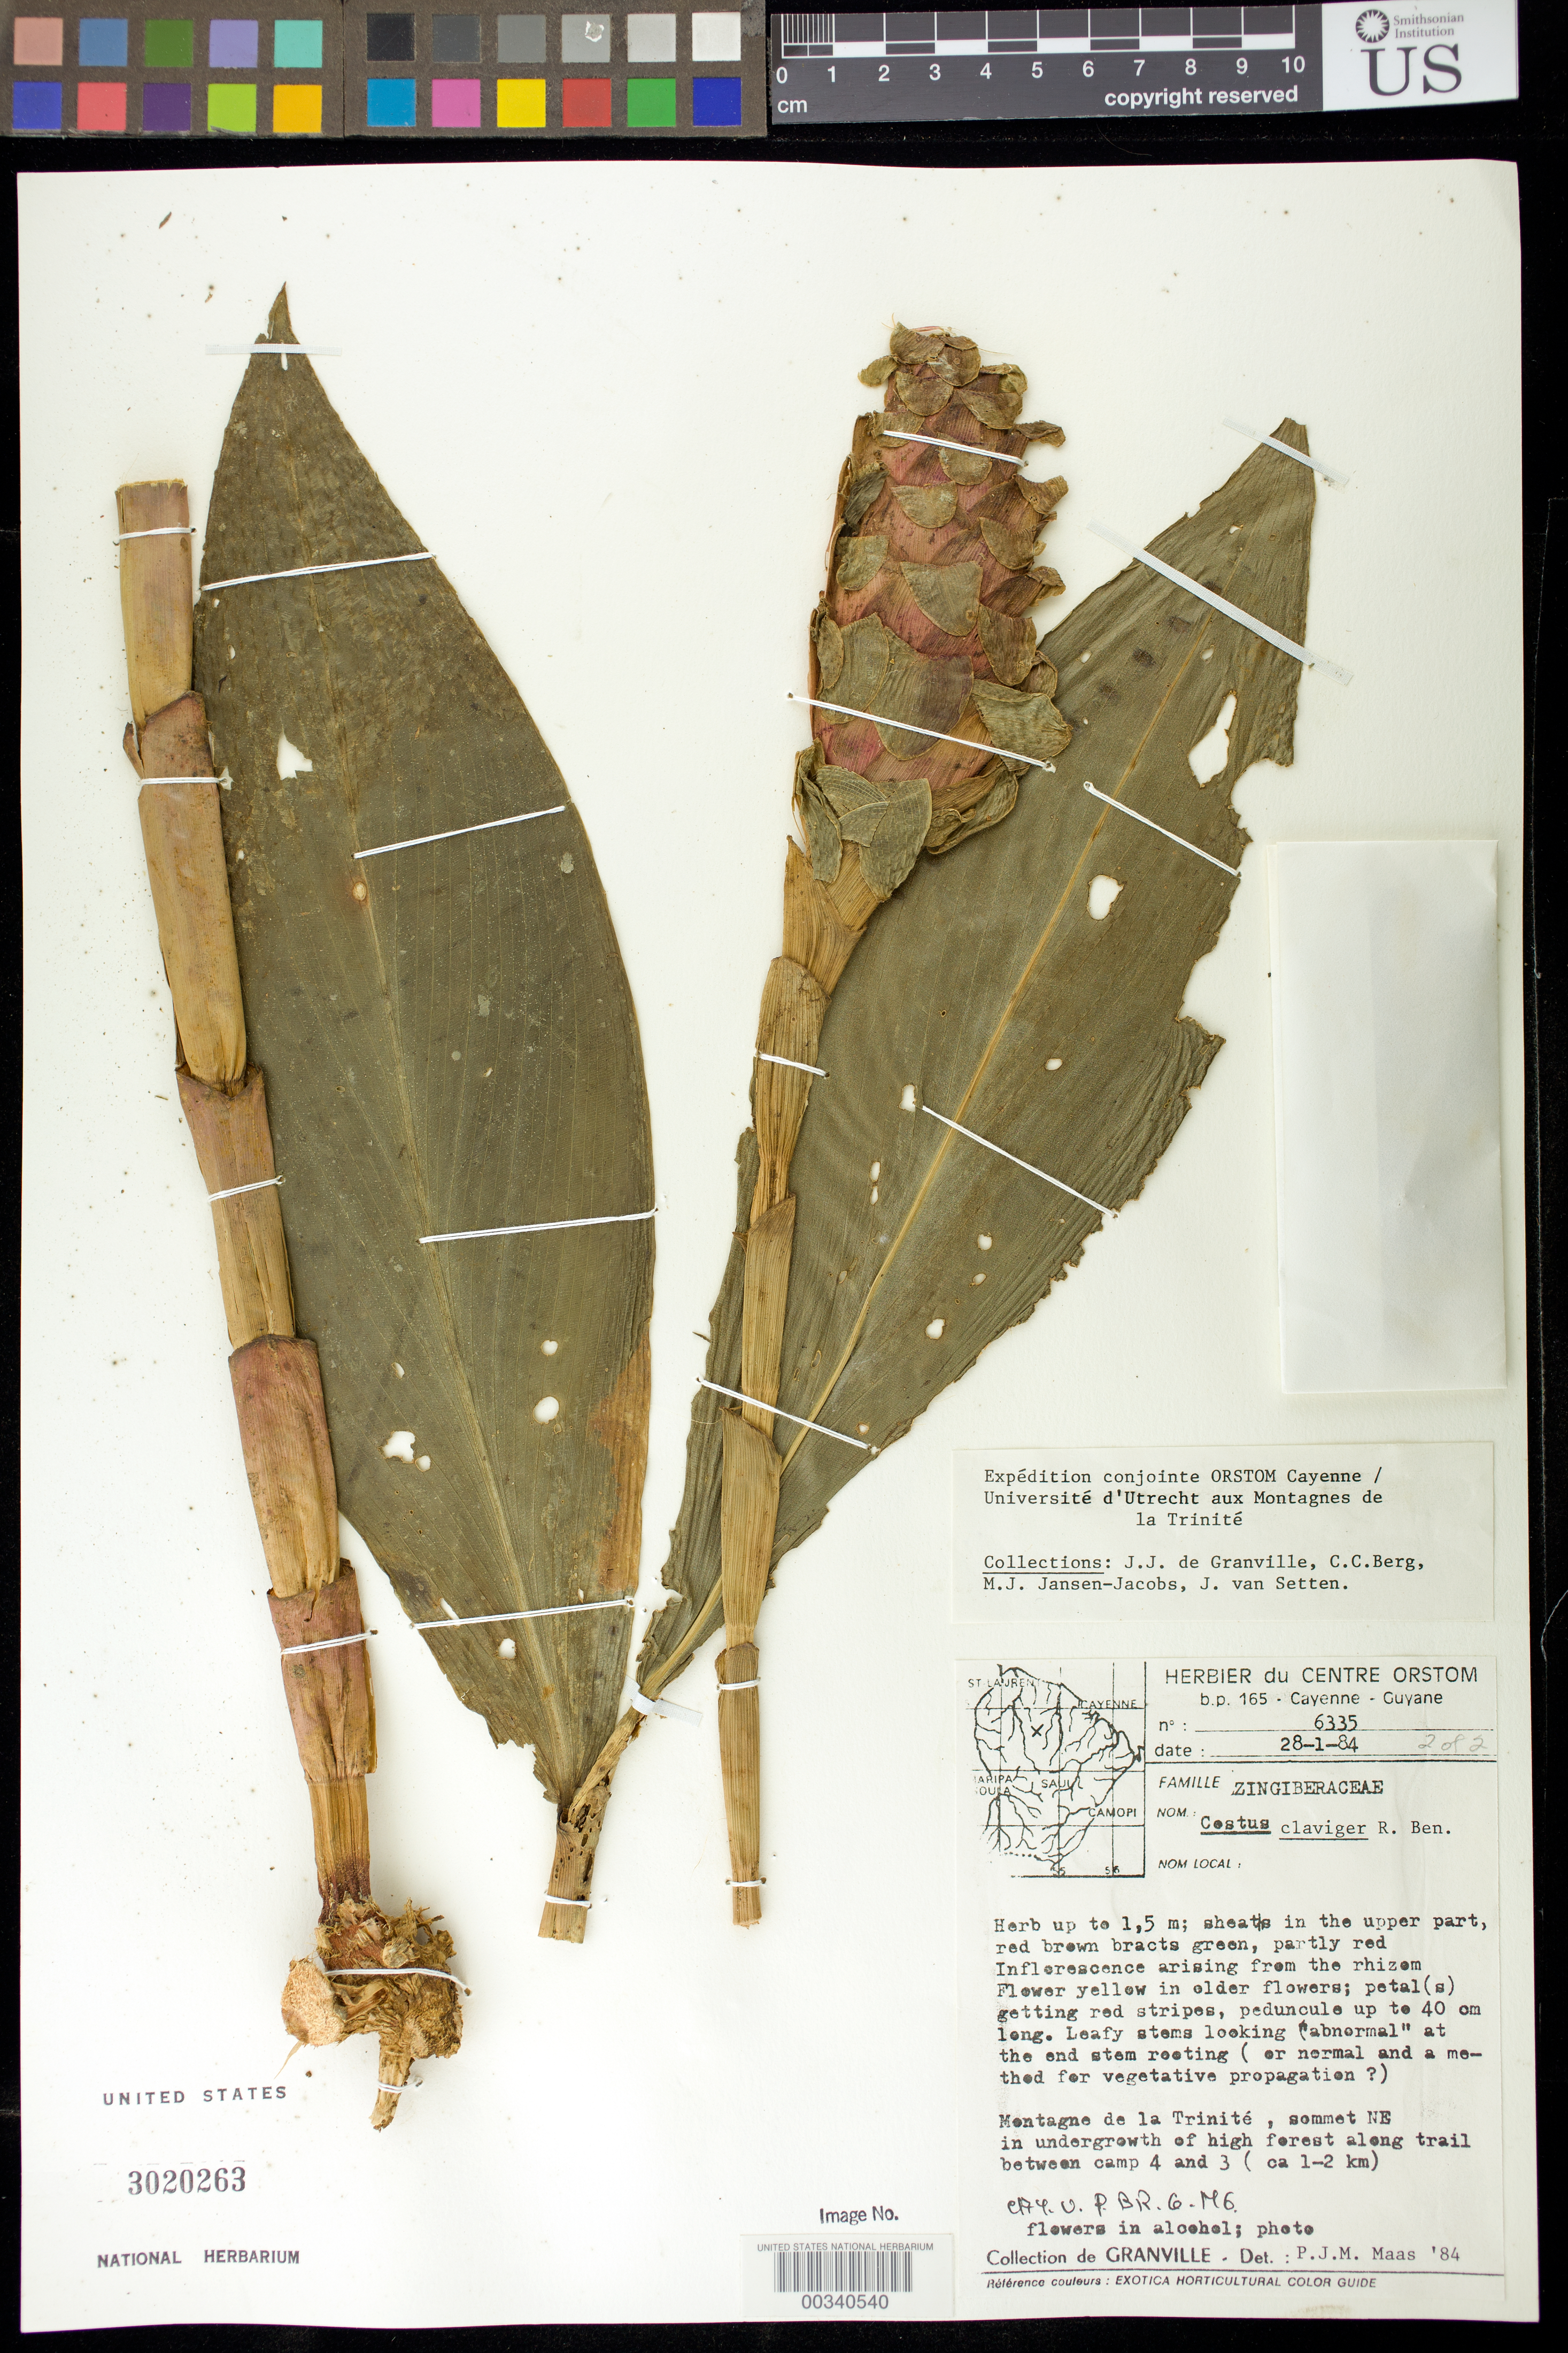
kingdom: Plantae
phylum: Tracheophyta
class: Liliopsida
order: Zingiberales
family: Costaceae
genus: Costus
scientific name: Costus claviger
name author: Benoist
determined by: Maas, Paul J. M.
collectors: J.-J. de Granville, C. C. Berg, M. J. Jansen-Jacobs & J. van Setten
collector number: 6335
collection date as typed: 28 Jan 1984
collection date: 1984-01-28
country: French Guiana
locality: Montagne de la trinite, sommet ne in undergrowth of high forest along trail between camp 4 and 3 (ca 1-2 km)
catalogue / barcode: US 3020263